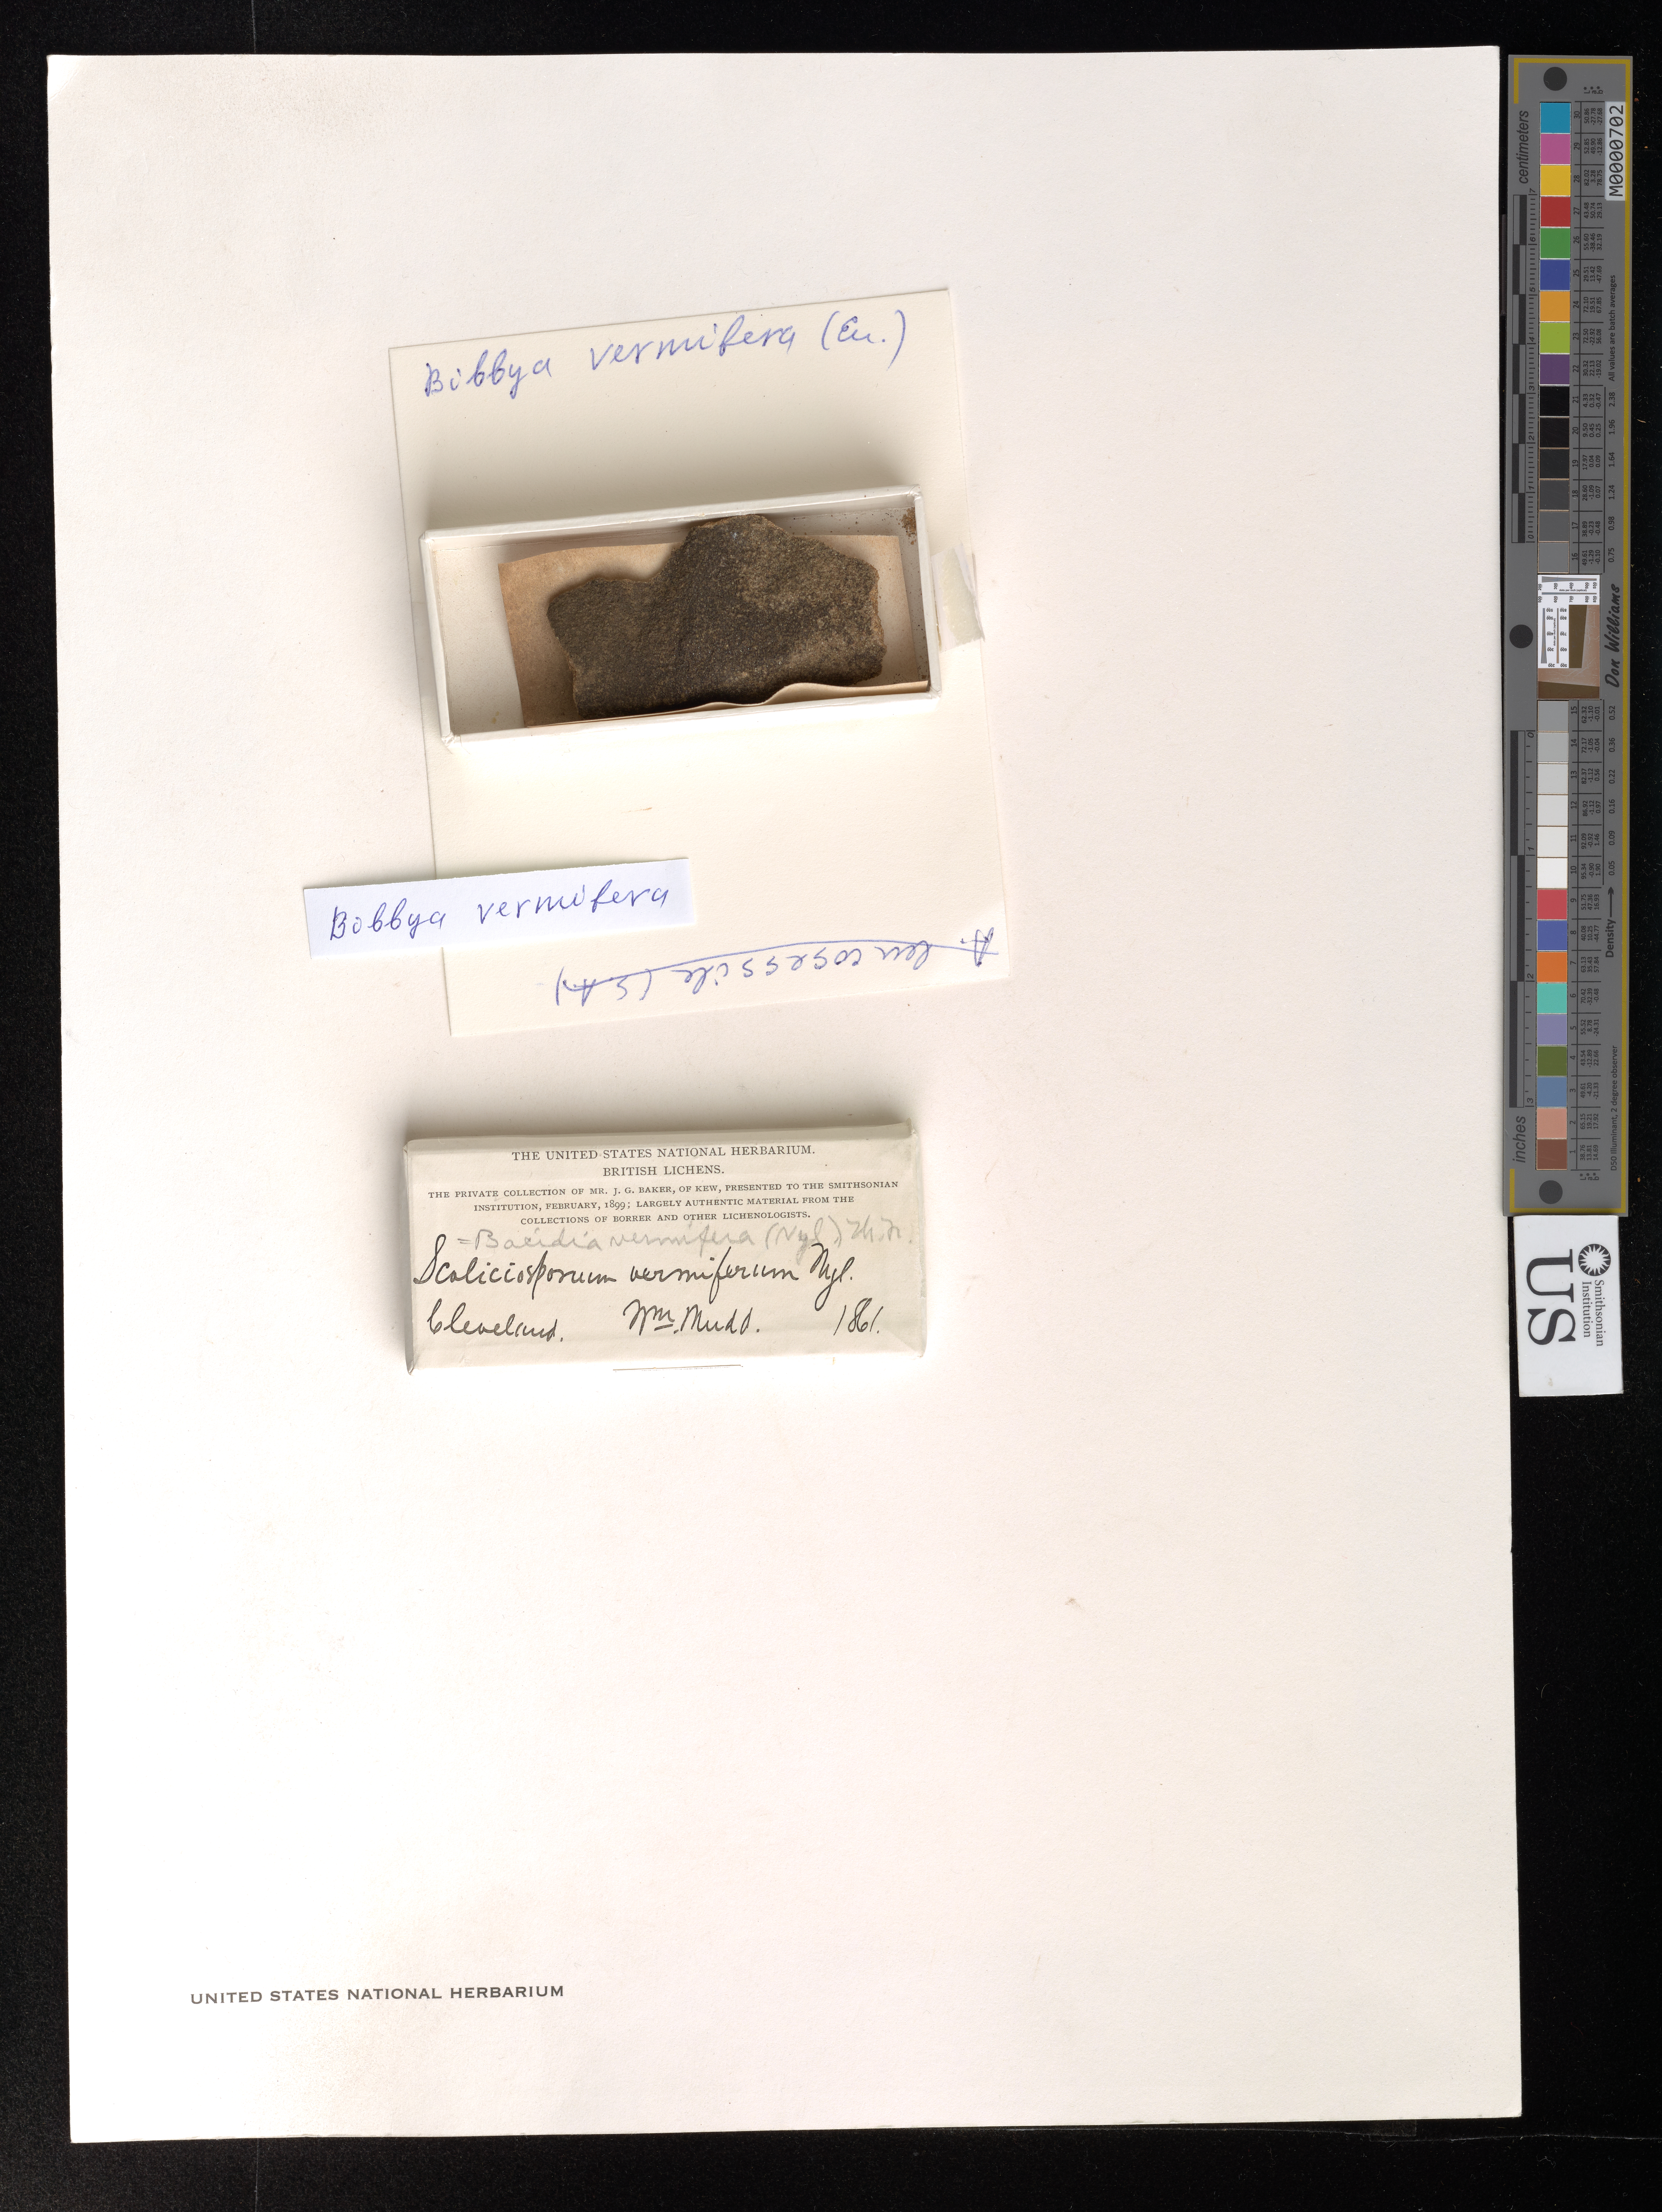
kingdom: Fungi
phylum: Ascomycota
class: Lecanoromycetes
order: Lecanorales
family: Ramalinaceae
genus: Bibbya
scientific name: Bibbya vermifera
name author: (Nyl.) Kistenich et al.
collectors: W. Mudd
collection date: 1861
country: United Kingdom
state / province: England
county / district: Cleveland